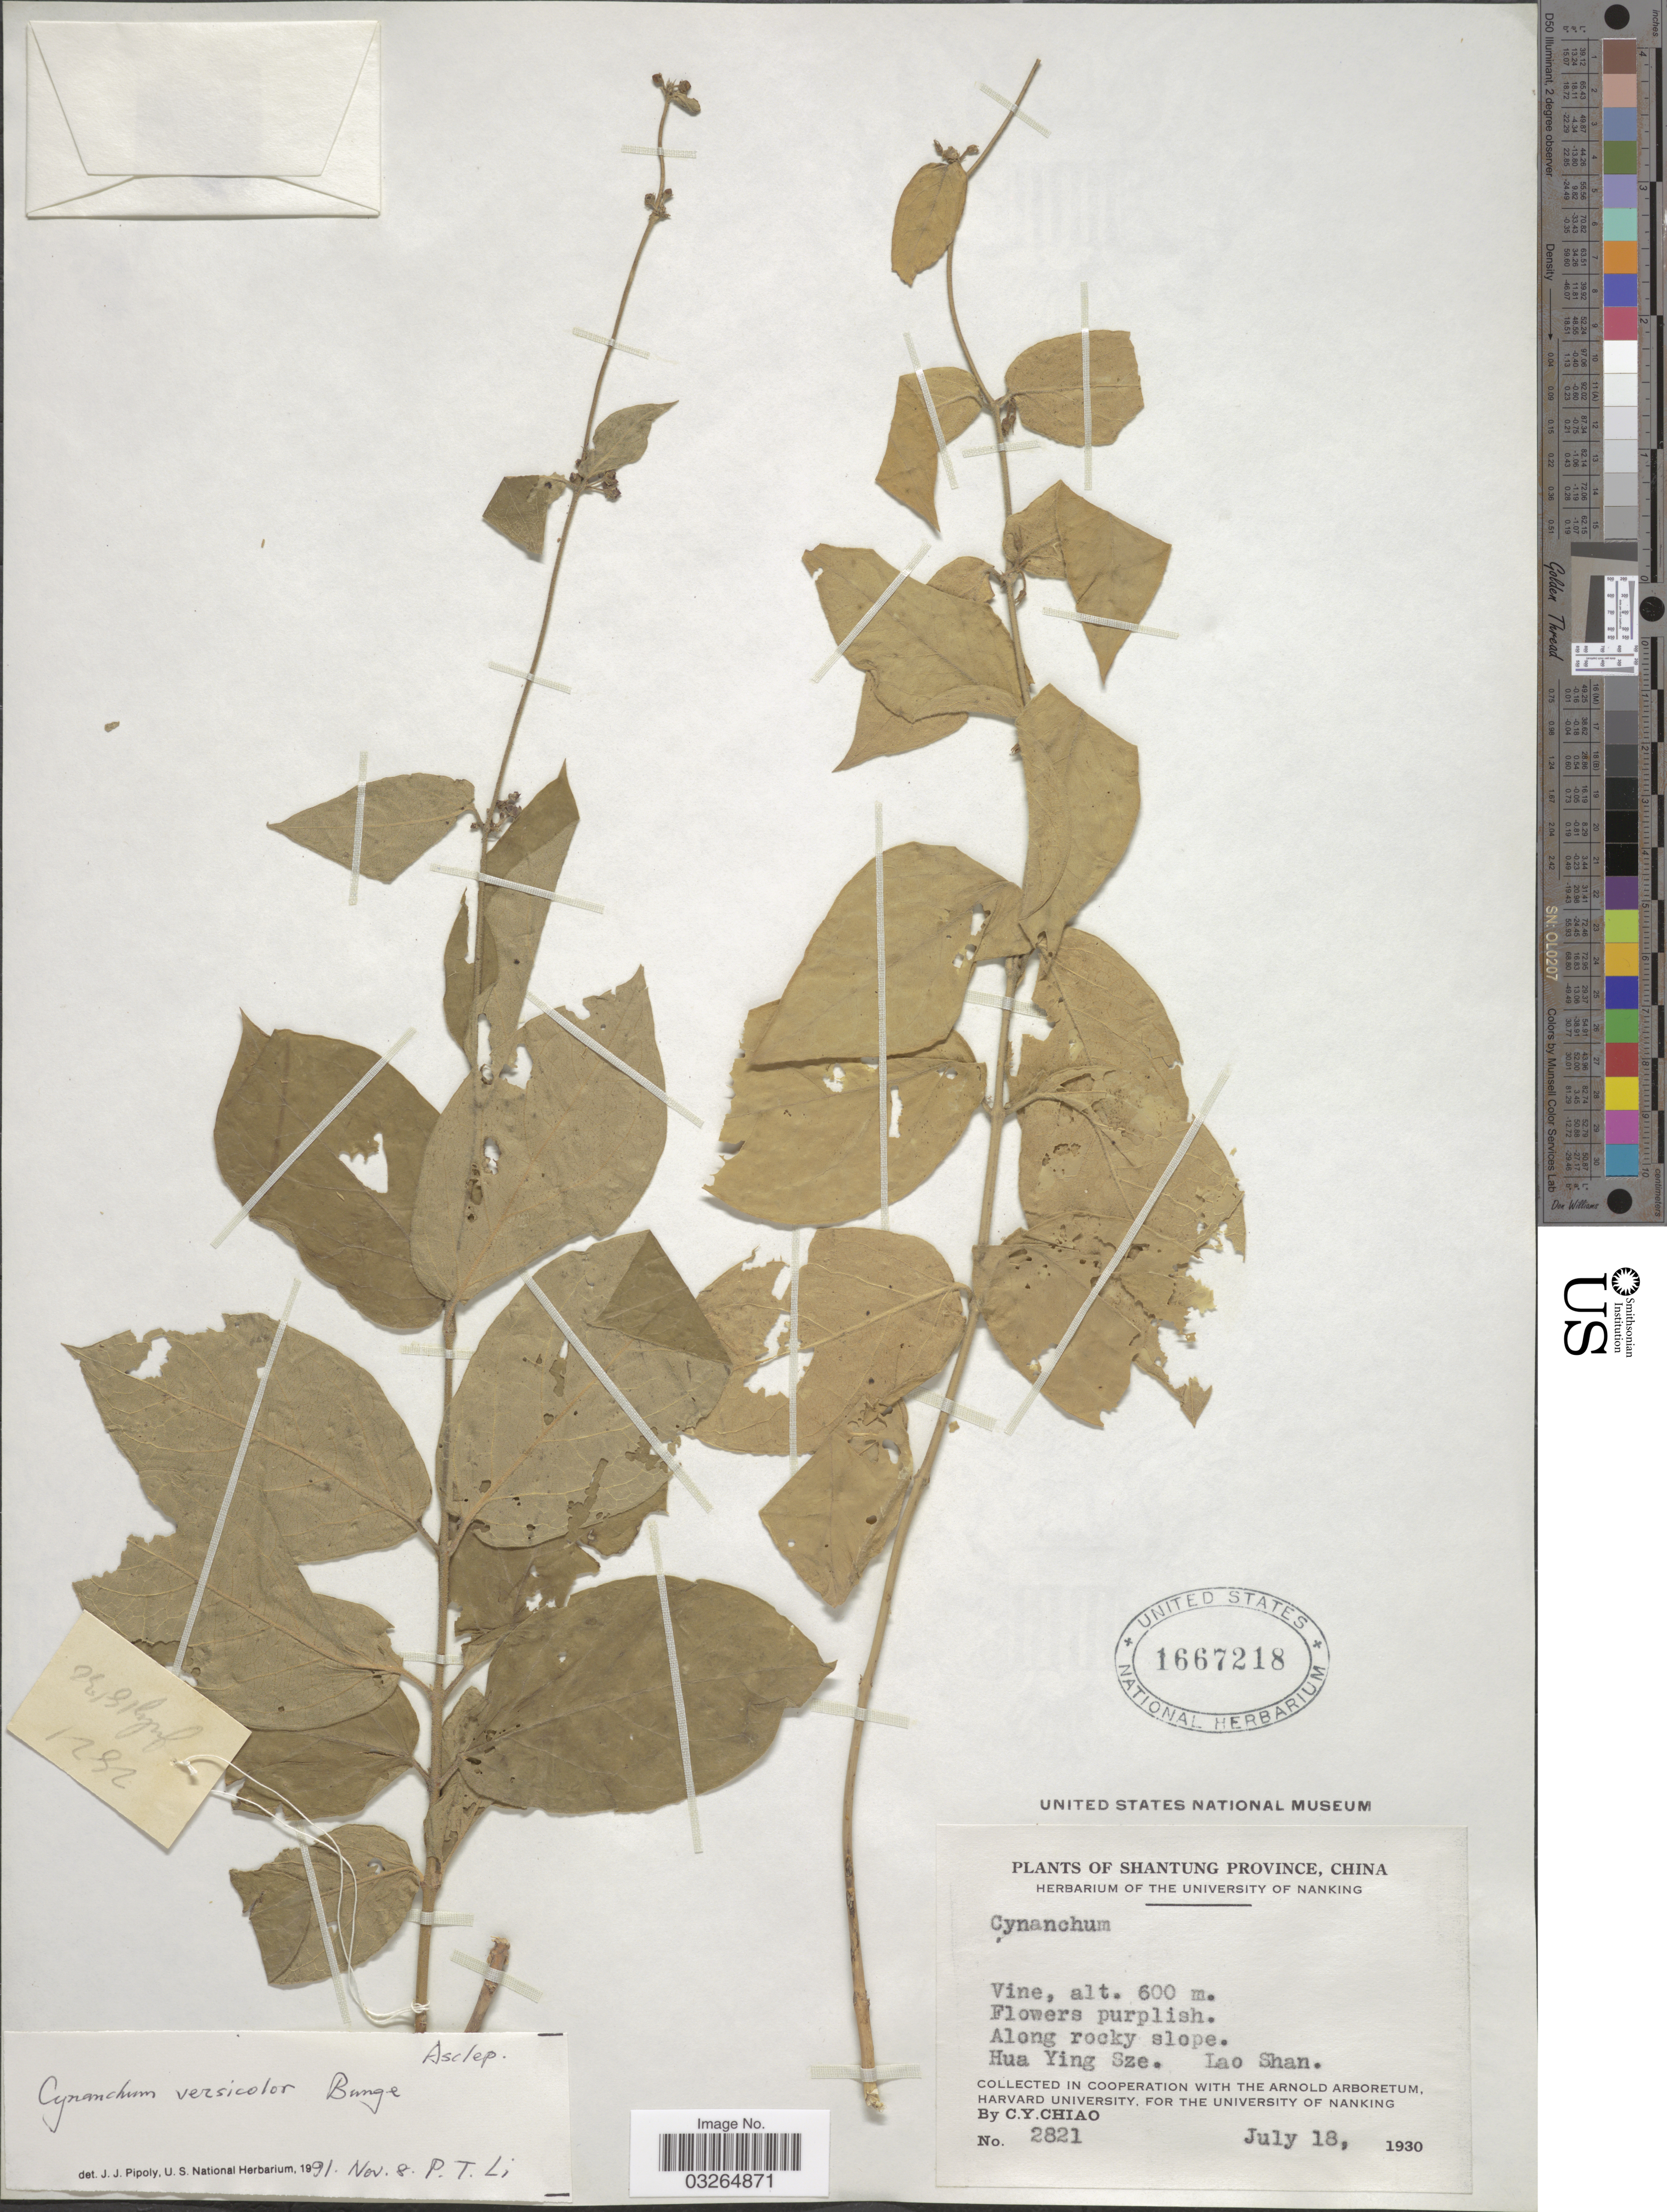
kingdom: Plantae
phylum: Tracheophyta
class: Magnoliopsida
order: Gentianales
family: Apocynaceae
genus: Cynanchum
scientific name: Cynanchum versicolor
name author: Bunge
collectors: C. Y. Chiao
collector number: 2821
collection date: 1930-07-18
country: China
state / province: Shandong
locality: Shantung Province. Hua Ying Sze. Lao Shan.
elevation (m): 600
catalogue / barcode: US 1667218